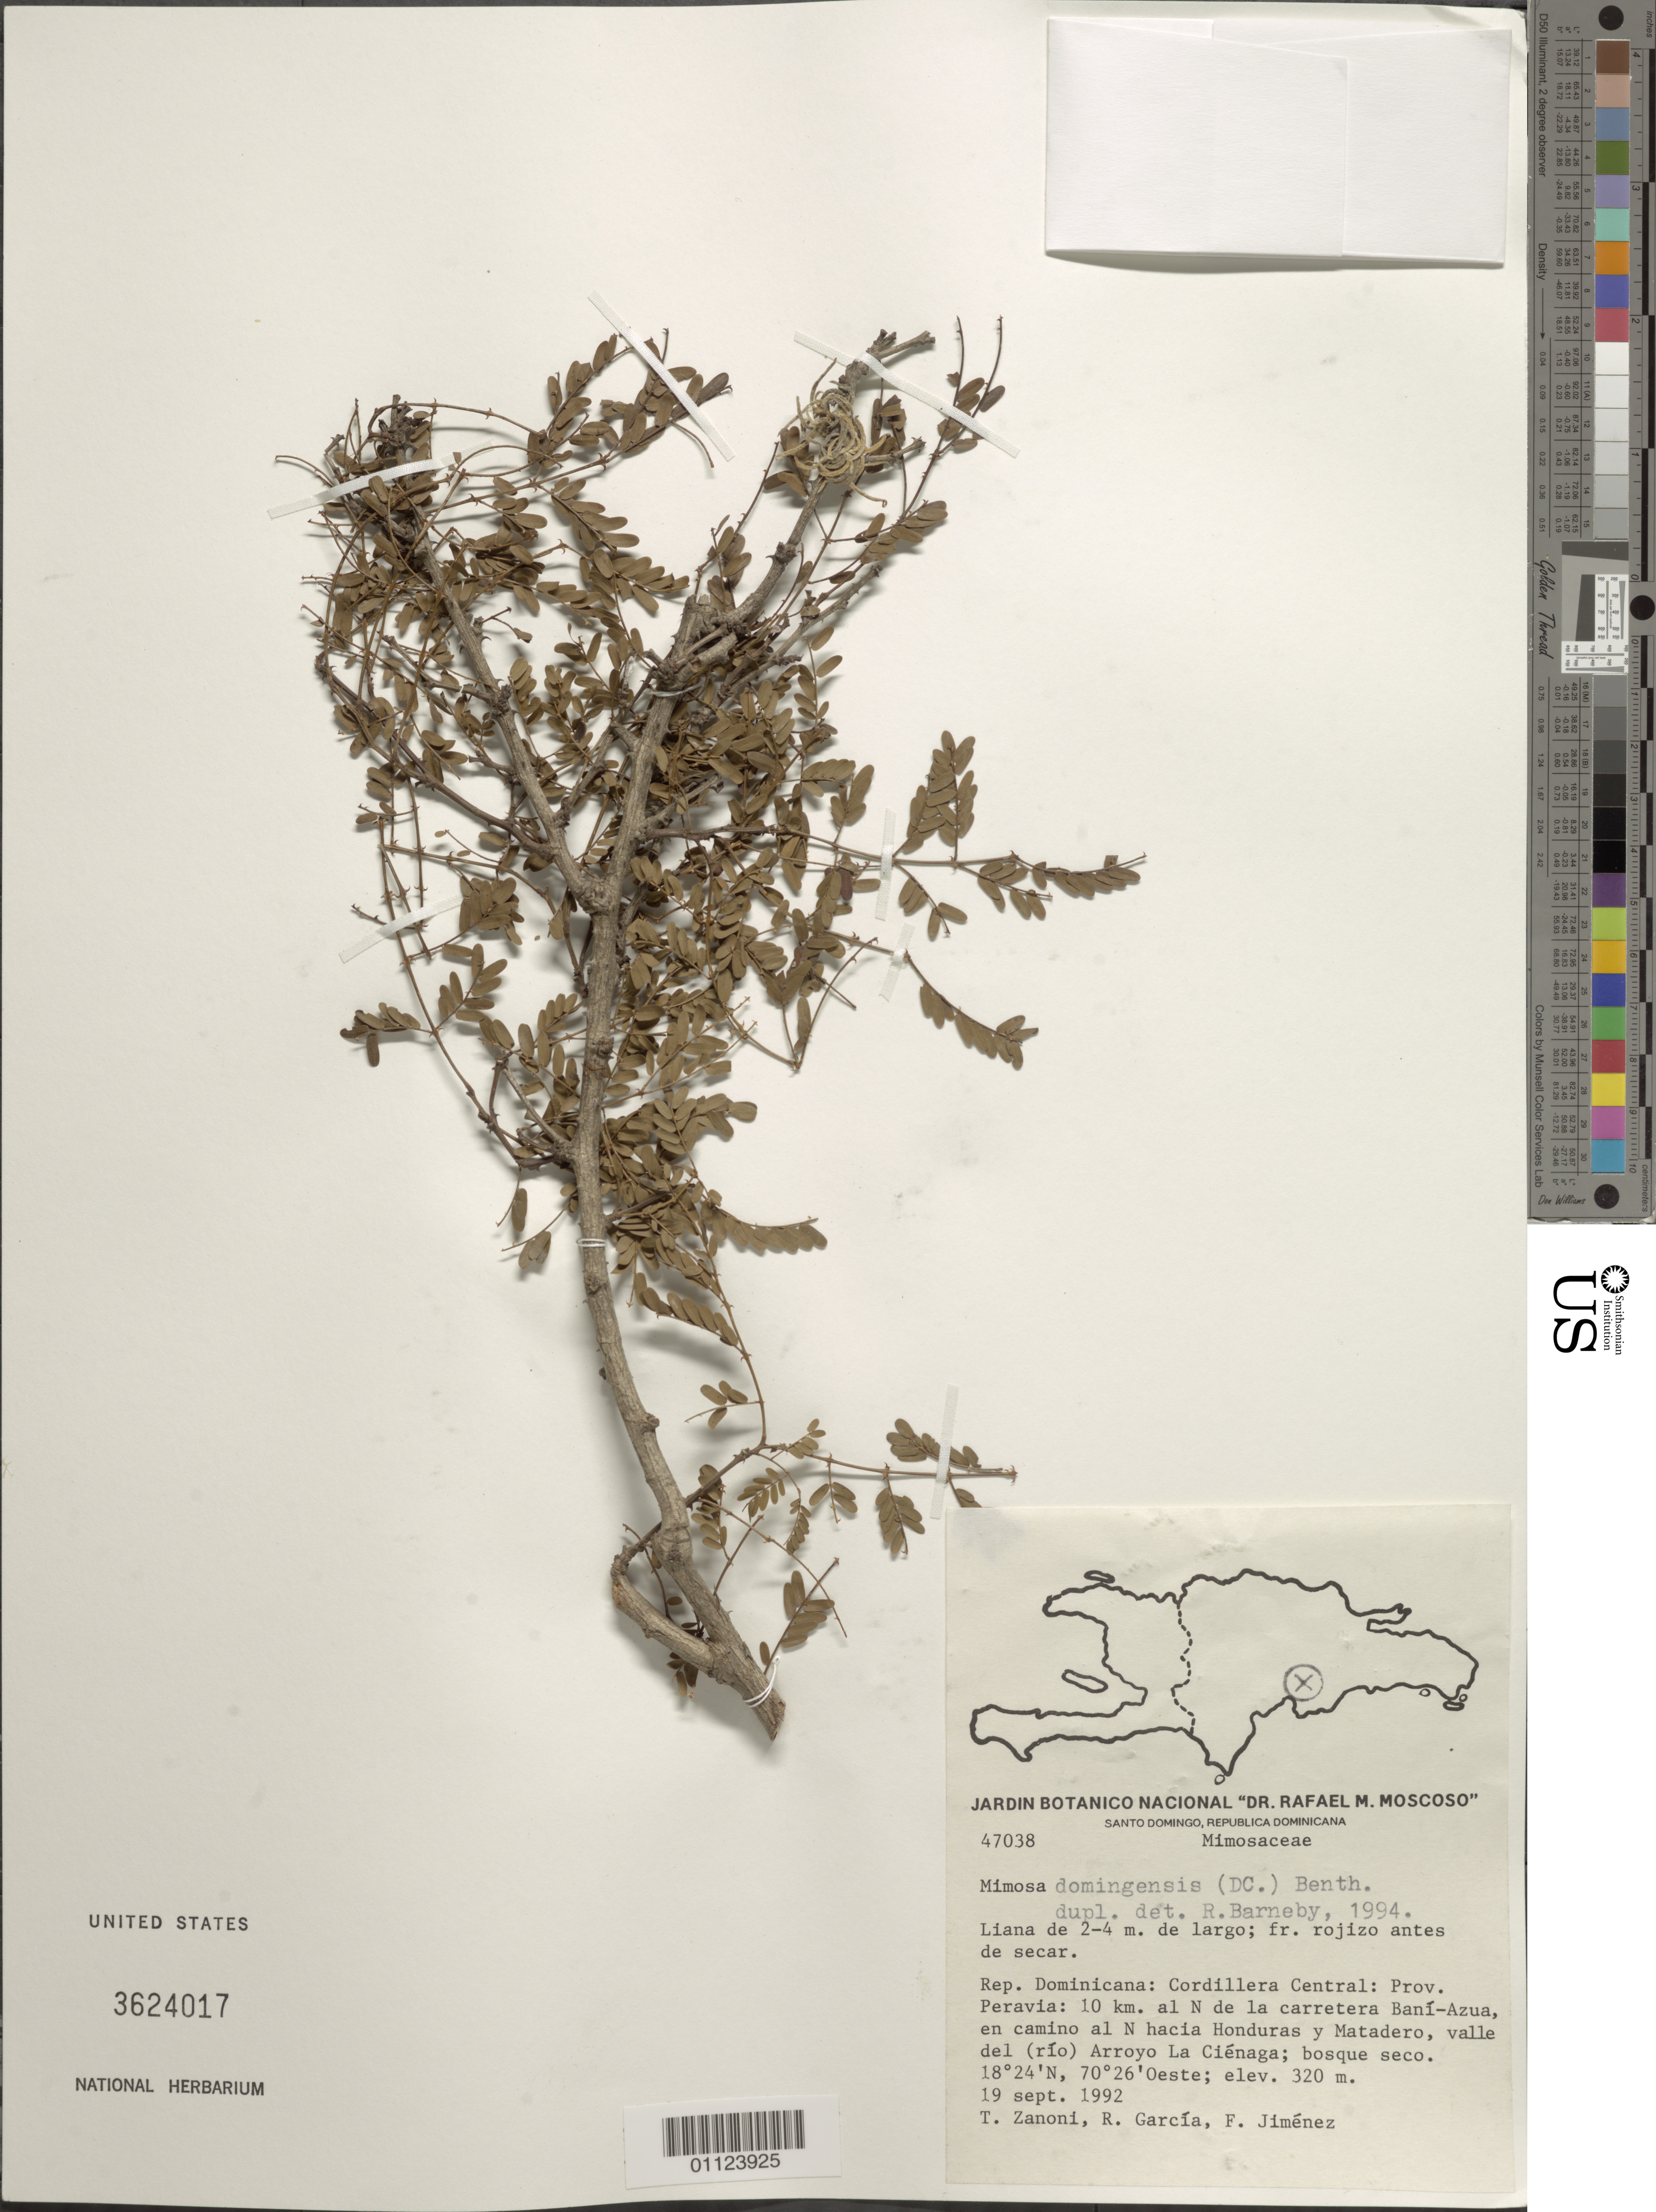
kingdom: Plantae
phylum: Tracheophyta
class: Magnoliopsida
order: Fabales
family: Fabaceae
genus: Mimosa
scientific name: Mimosa domingensis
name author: (DC.) Benth.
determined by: Barneby, Rupert C., (NY)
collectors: T. A. Zanoni, R. Garcia & F. Jiménez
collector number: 47038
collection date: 1992-09-19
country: Dominican Republic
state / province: Peravia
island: Hispaniola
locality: Cordillera Central, 10 km al N de la carretera Baní-Azua, en camino al N hacia Honduras y Matadero, valle del (río) Arroyo La Ciénaga.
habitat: Bosque seco.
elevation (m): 320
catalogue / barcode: US 3624071